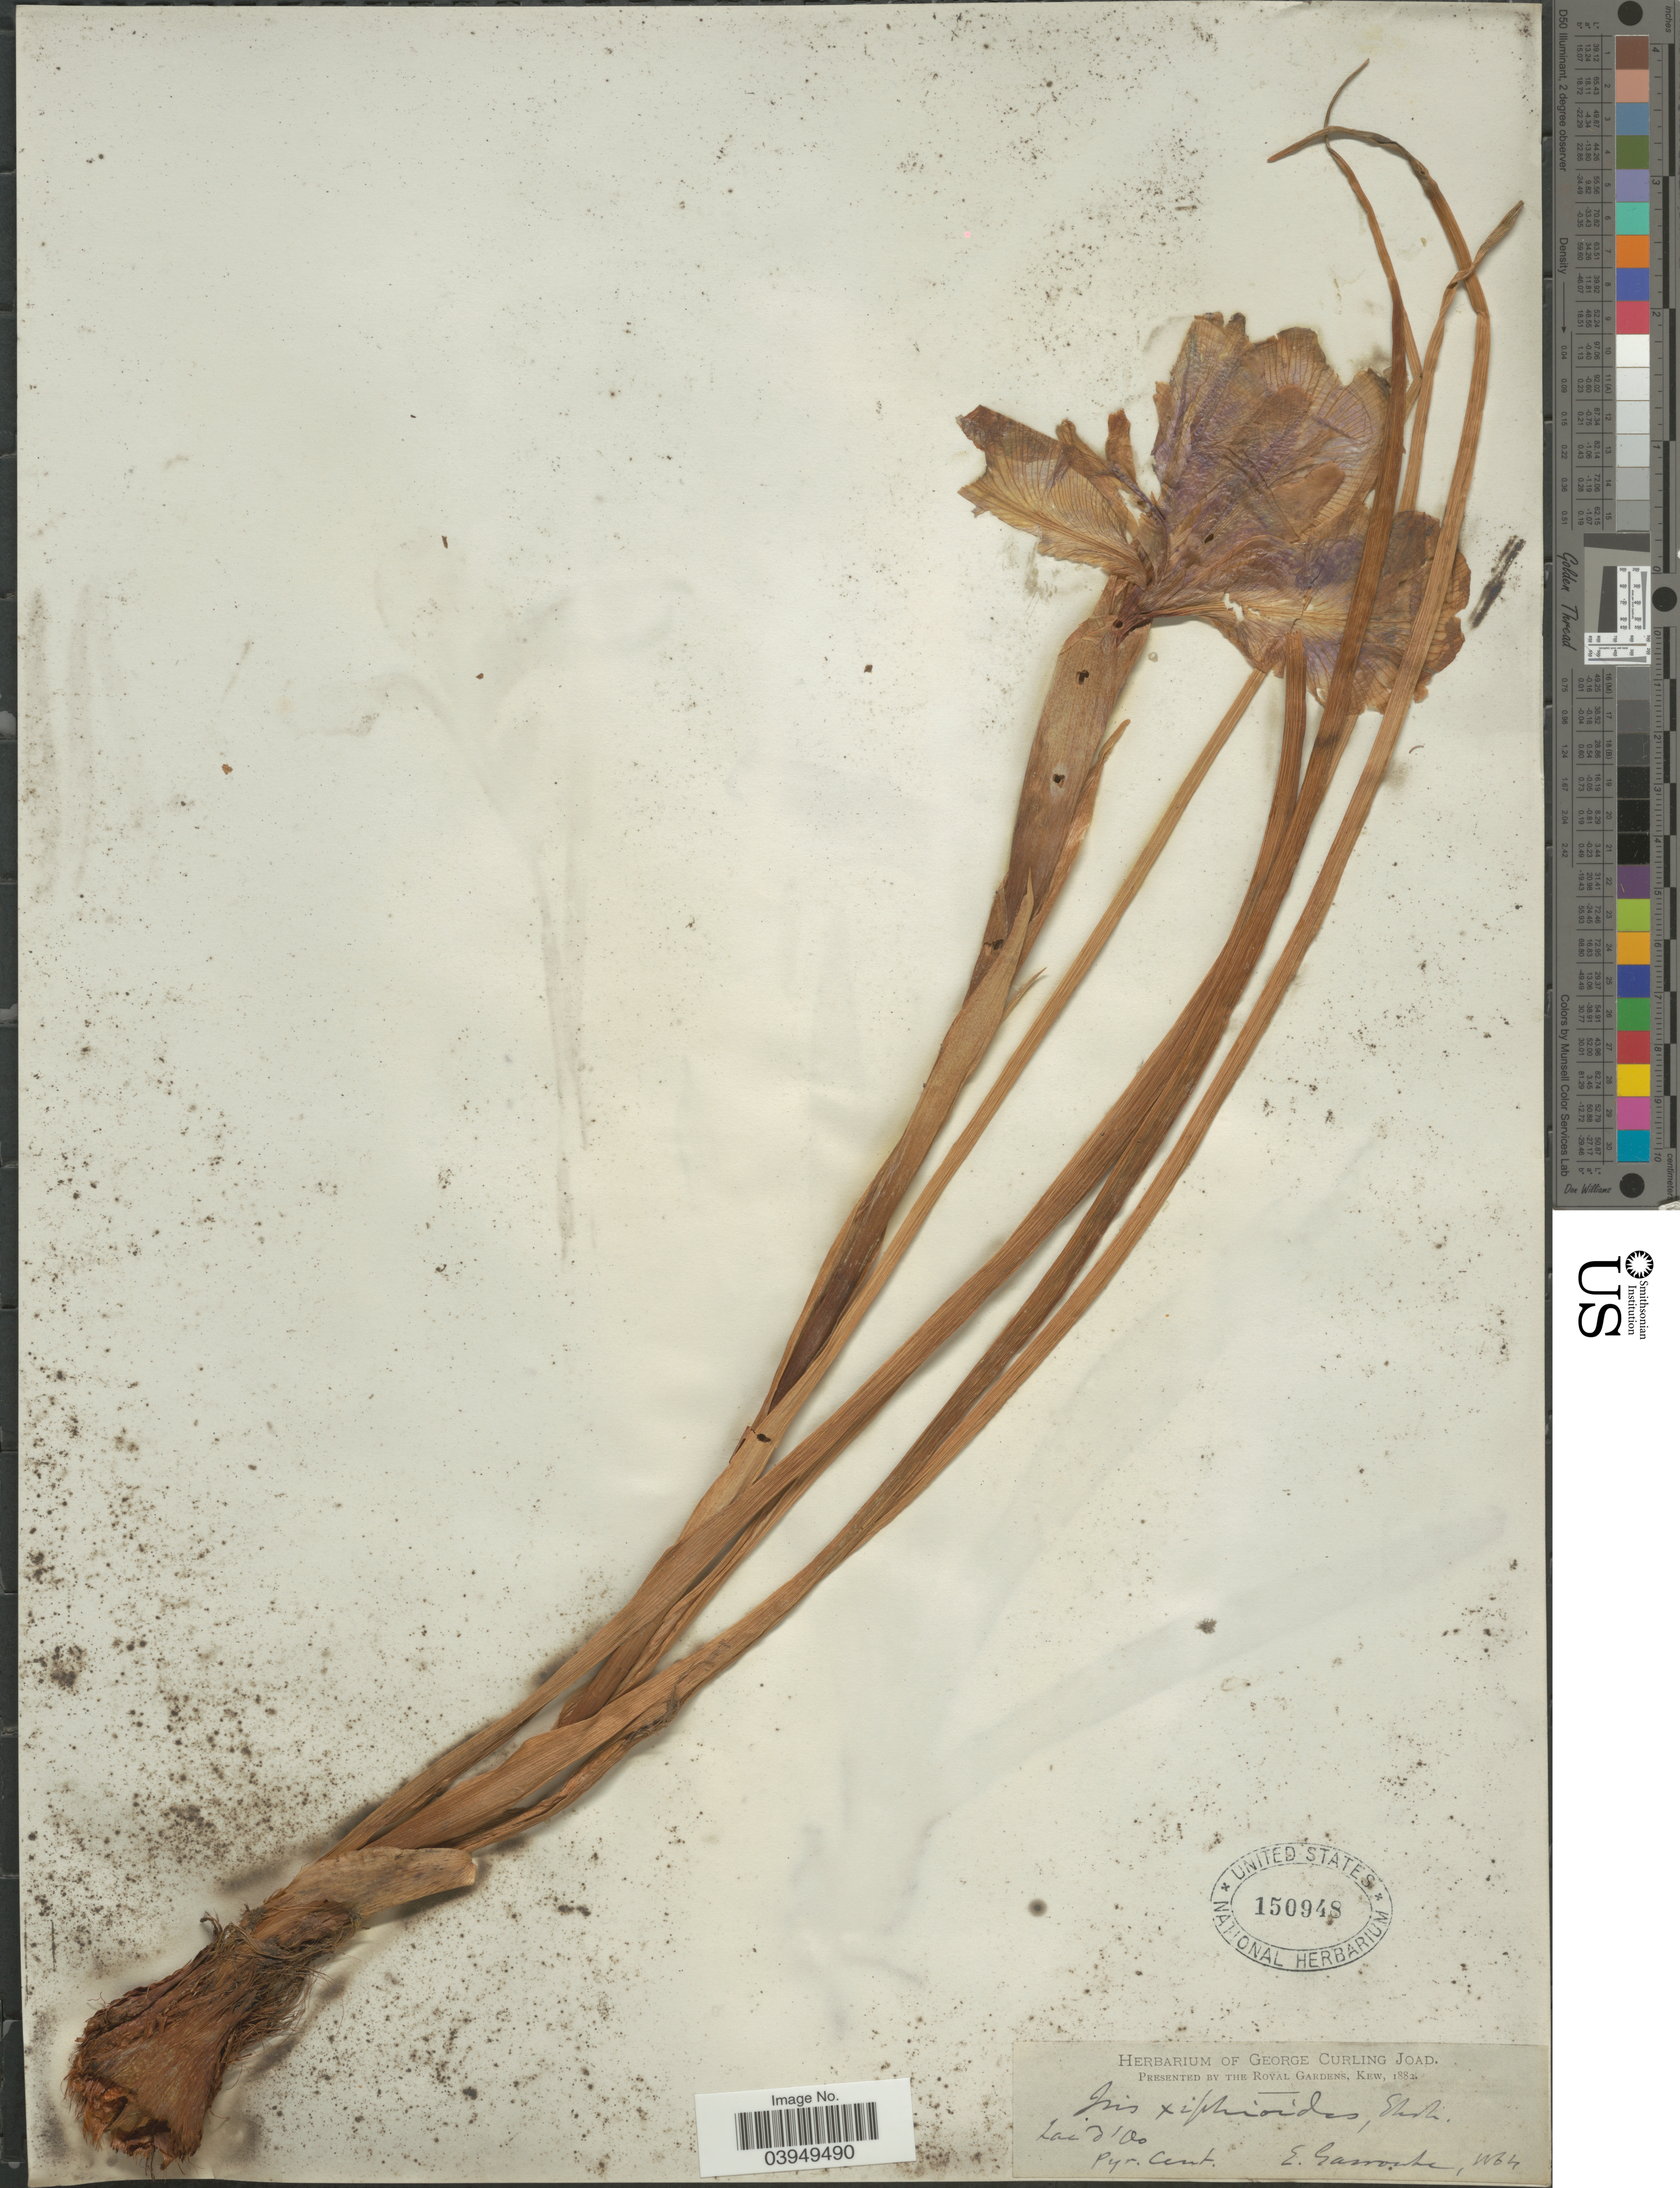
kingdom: Plantae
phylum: Tracheophyta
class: Liliopsida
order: Asparagales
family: Iridaceae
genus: Iris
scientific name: Iris xiphioides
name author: Ehrh.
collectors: E. Garroute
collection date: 1864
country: France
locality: Lac d'Oo. Pyr. Centr.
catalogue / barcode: US 150948